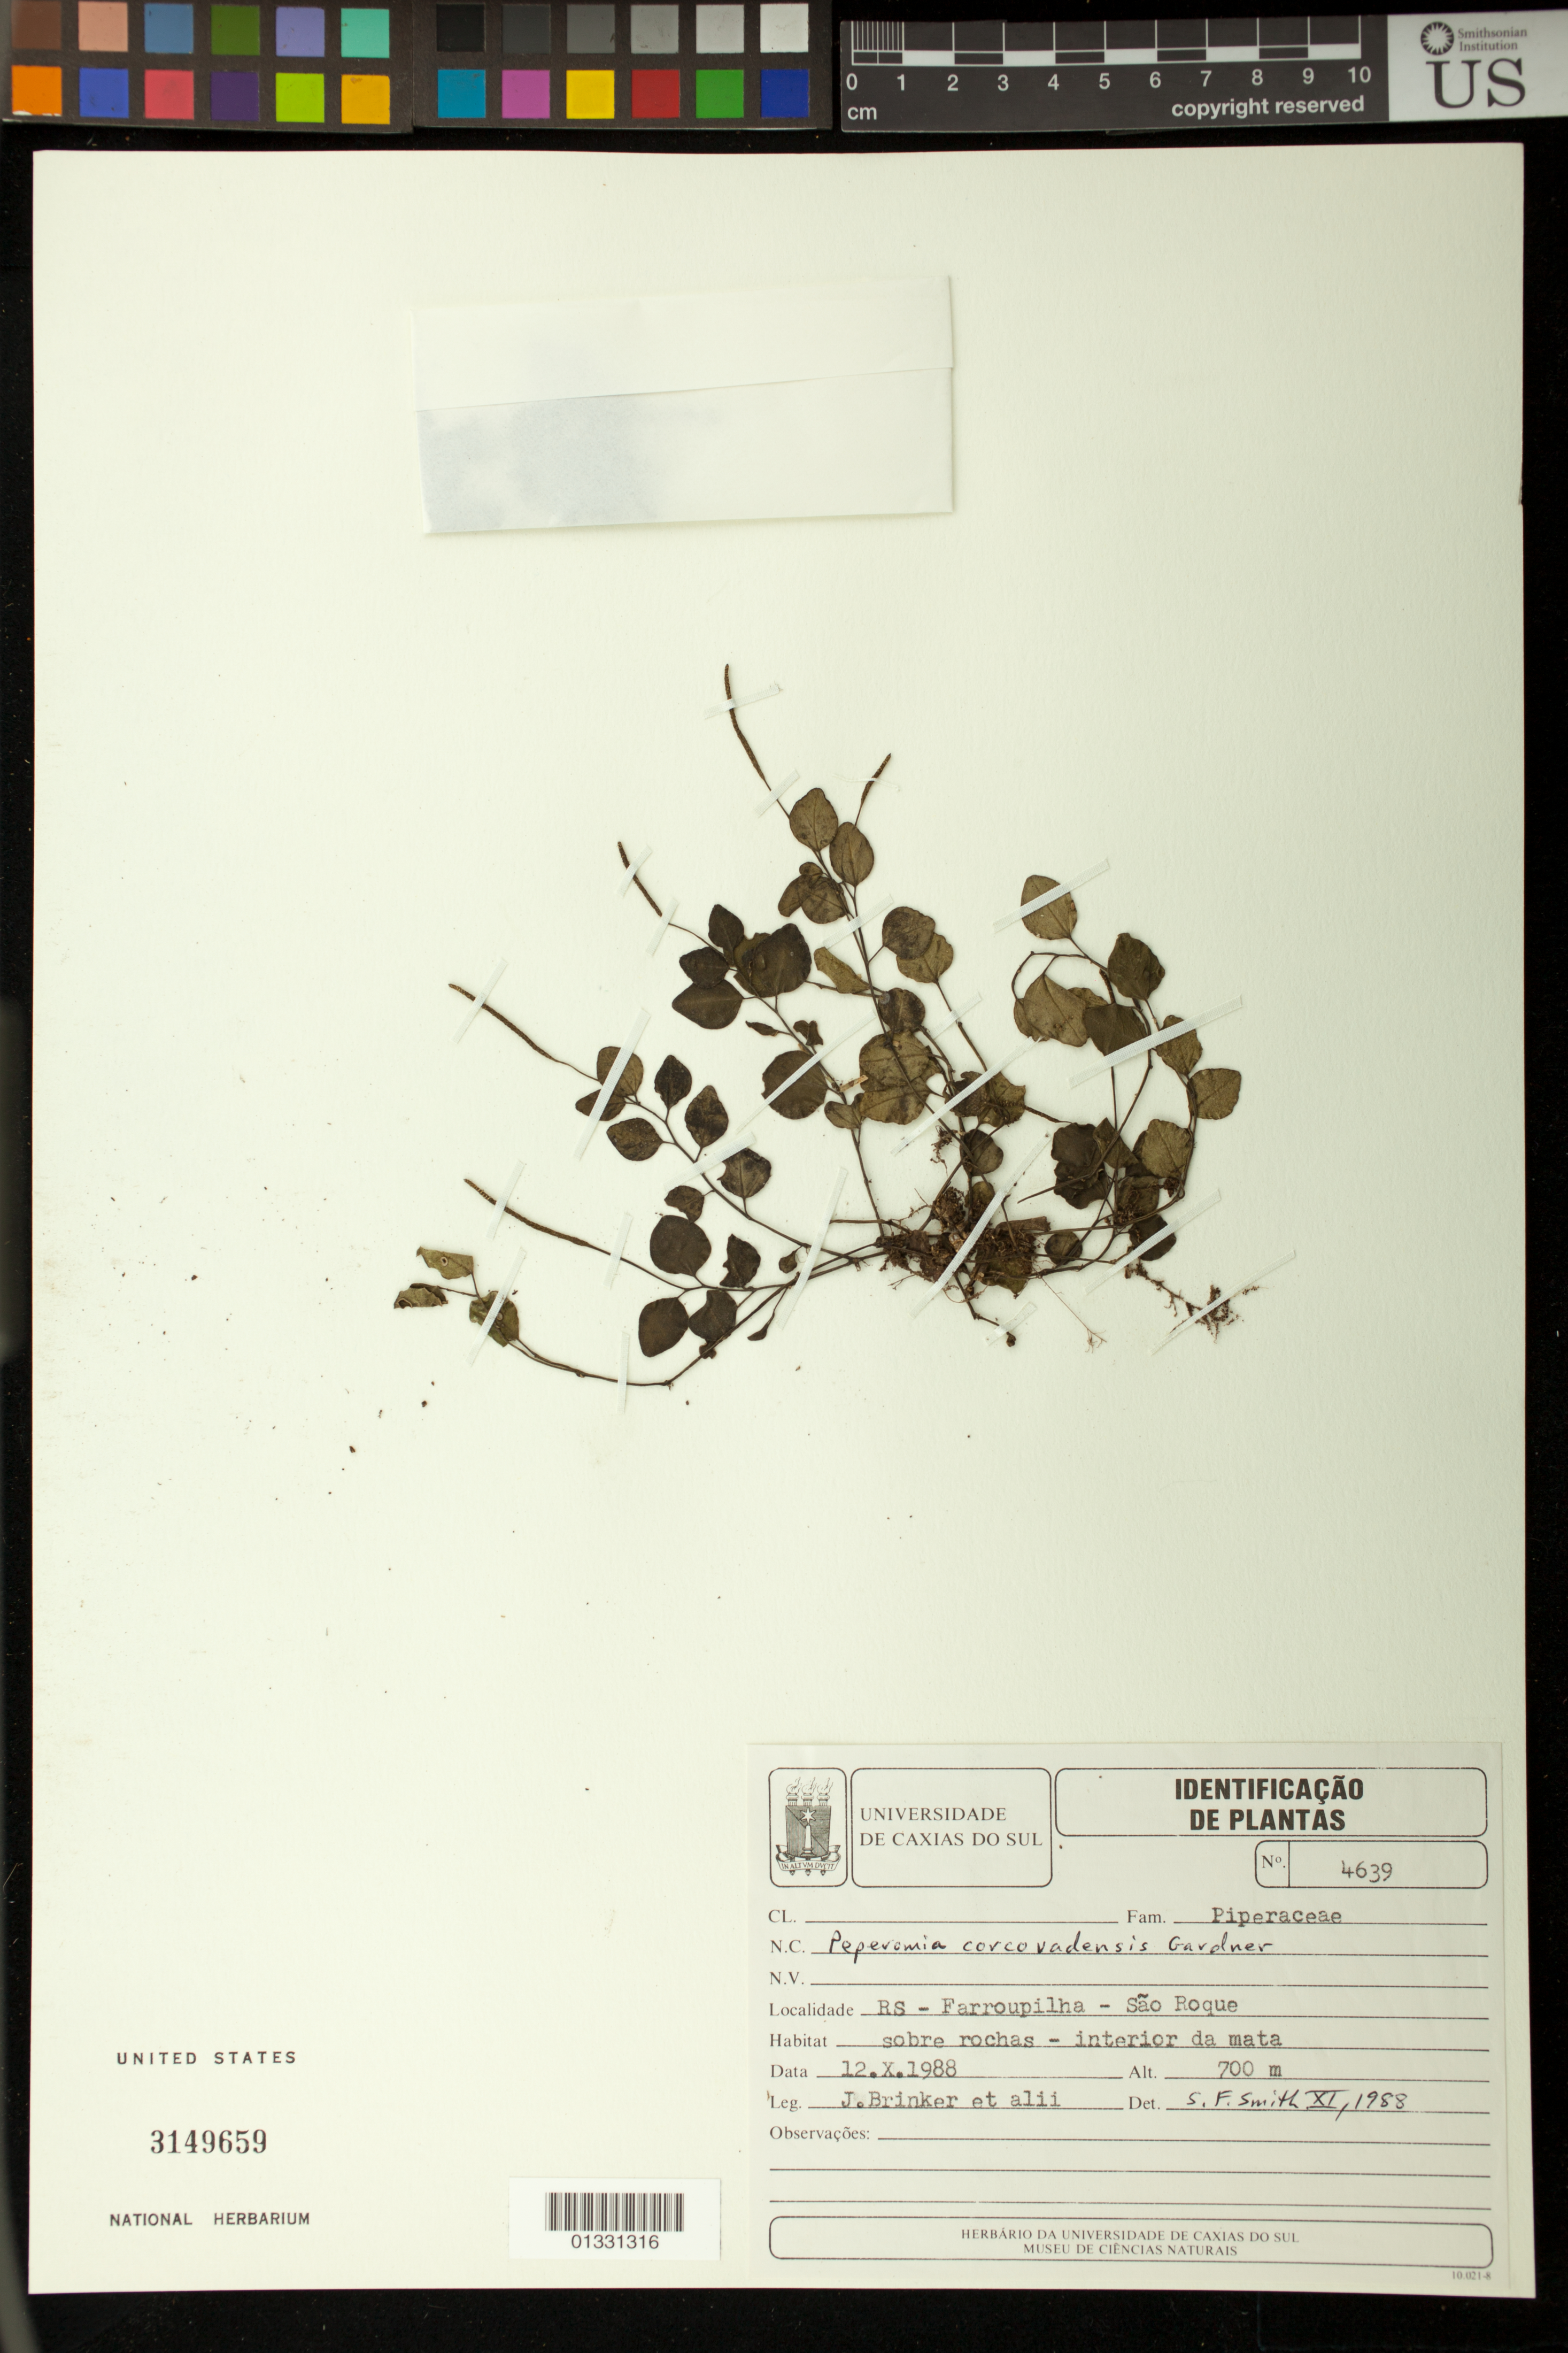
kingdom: Plantae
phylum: Tracheophyta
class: Magnoliopsida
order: Piperales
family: Piperaceae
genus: Peperomia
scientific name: Peperomia corcovadensis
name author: Gardner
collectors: J. Brinker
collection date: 1988-10-12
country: Brazil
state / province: Rio Grande do Sul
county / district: Farroupilha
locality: São Roque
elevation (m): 700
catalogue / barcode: US 3149659